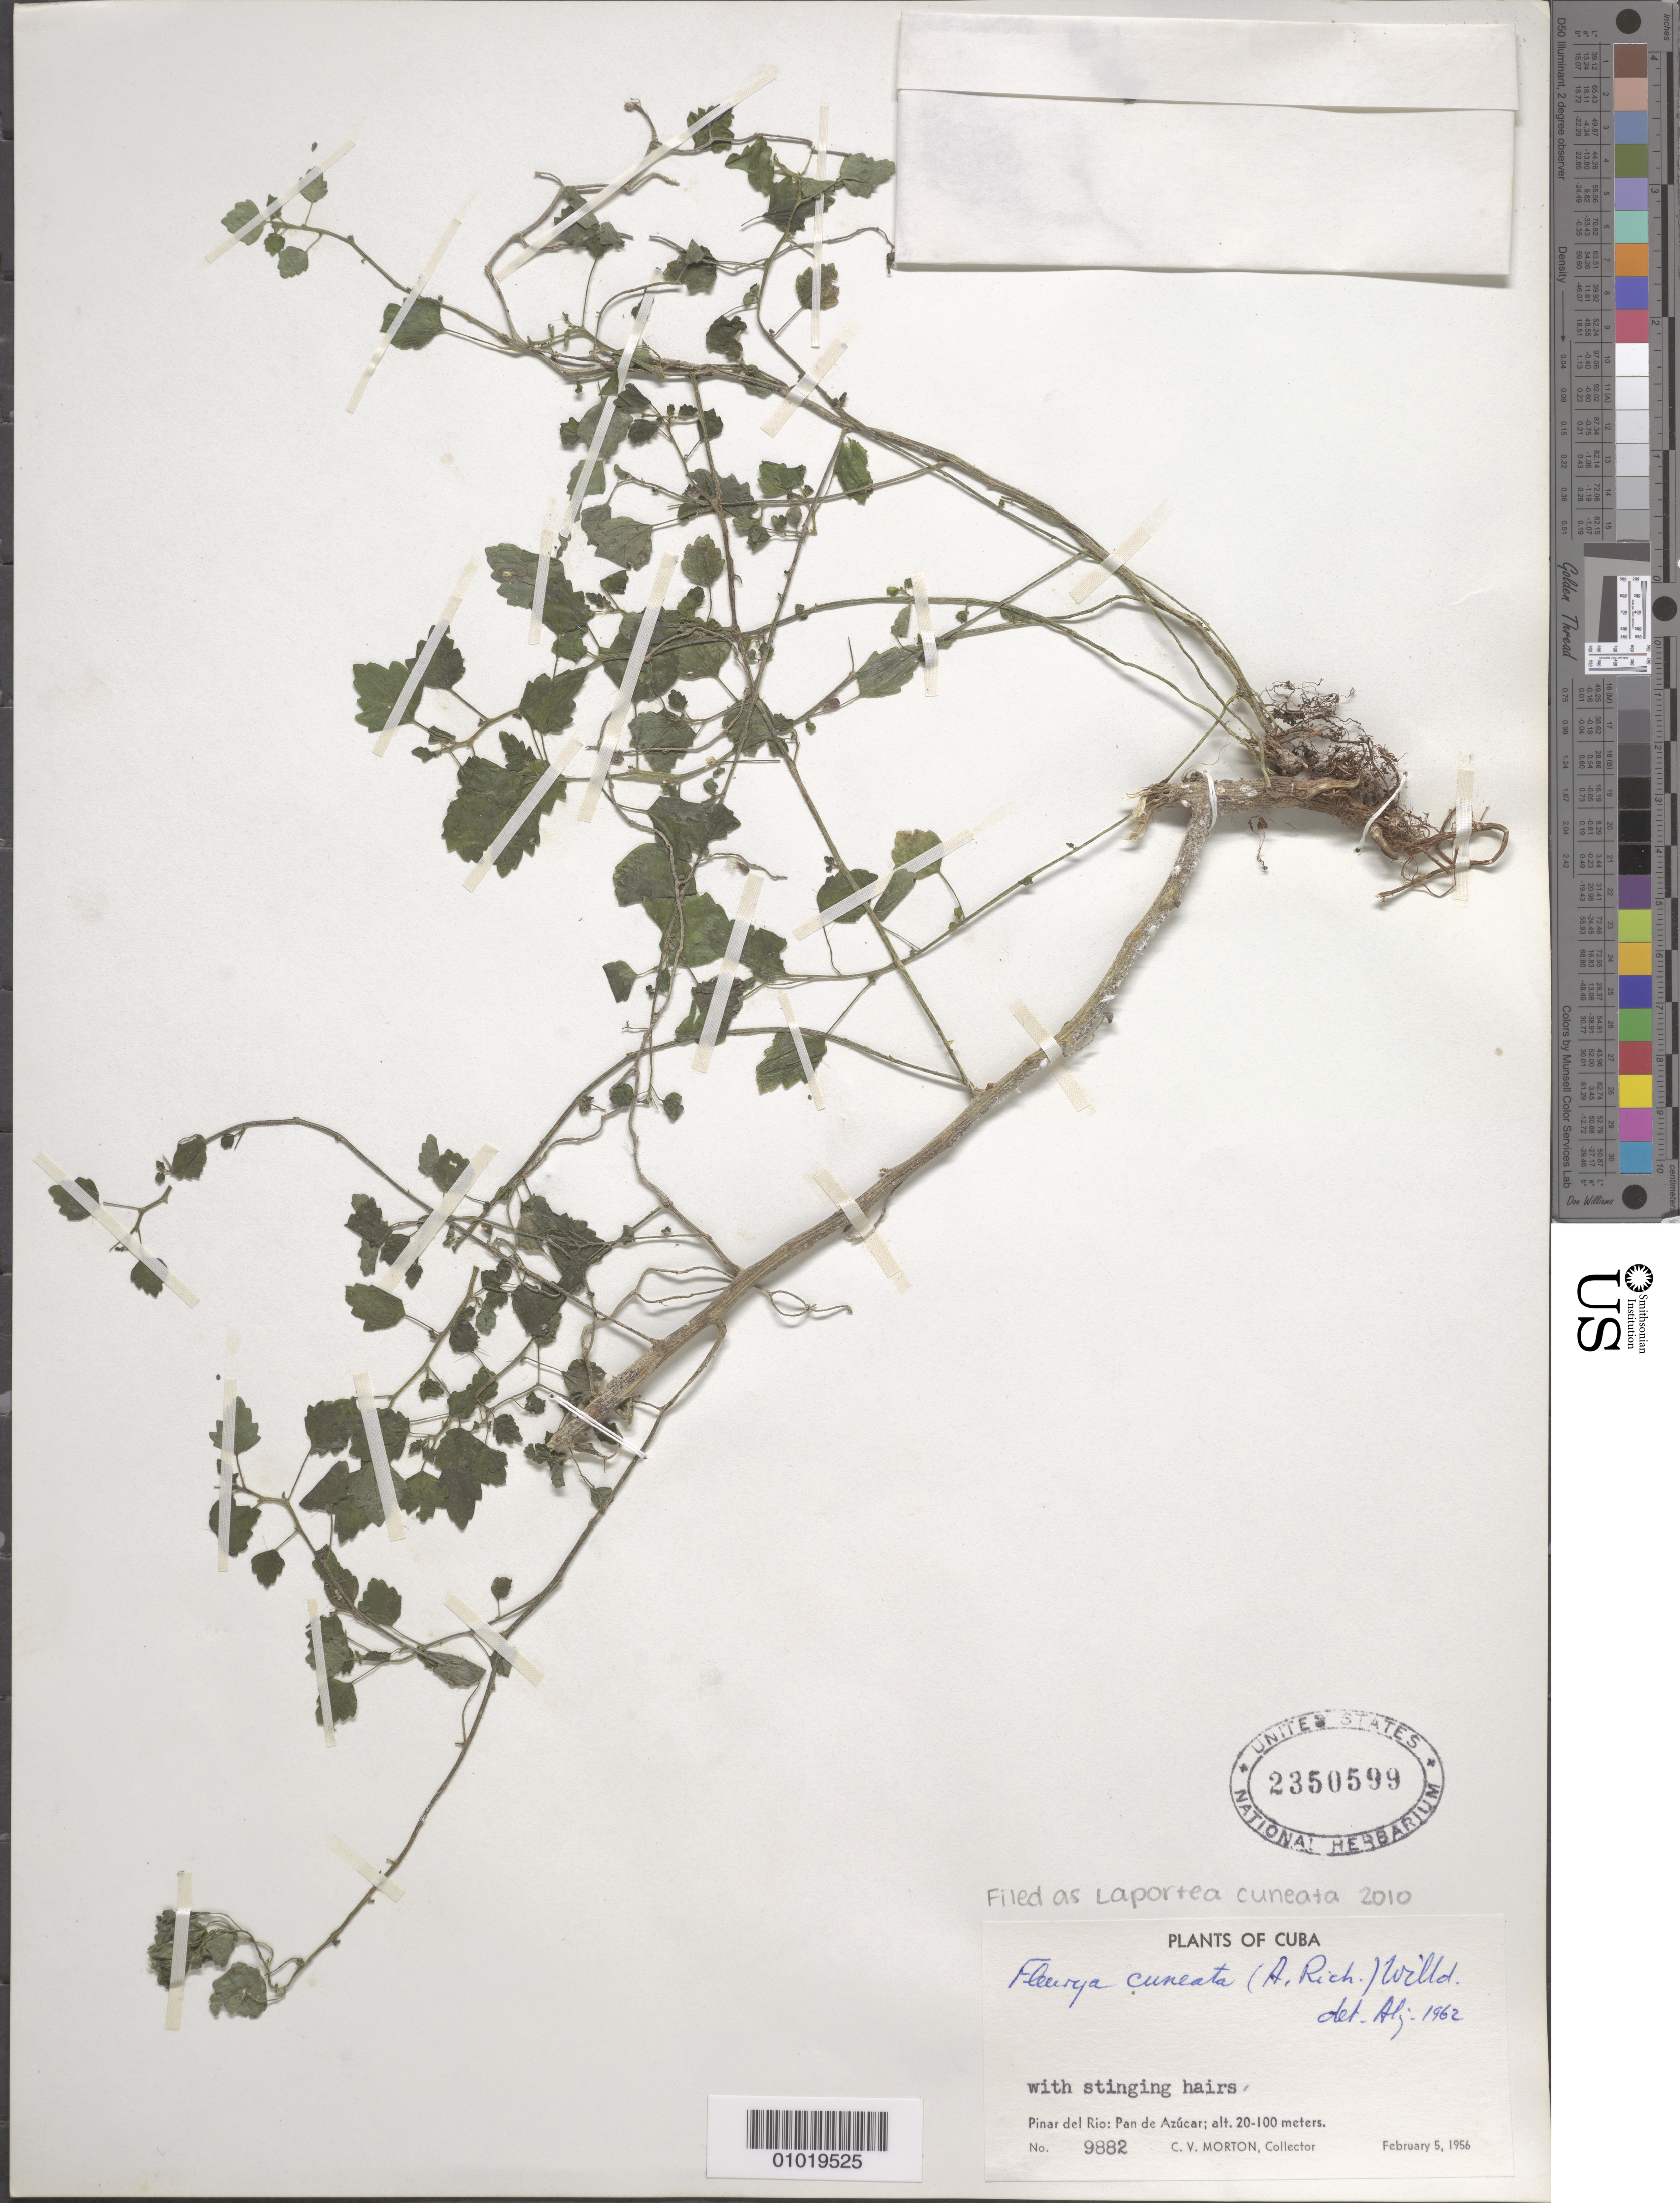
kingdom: Plantae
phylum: Tracheophyta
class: Magnoliopsida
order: Rosales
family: Urticaceae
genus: Laportea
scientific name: Laportea cuneata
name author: (A. Rich.) Chew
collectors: C. V. Morton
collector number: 9882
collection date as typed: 05 Feb 1956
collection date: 1956-02-05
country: Cuba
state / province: Pinar del Rio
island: Cuba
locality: Pan de Azucar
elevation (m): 20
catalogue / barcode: US 2350599